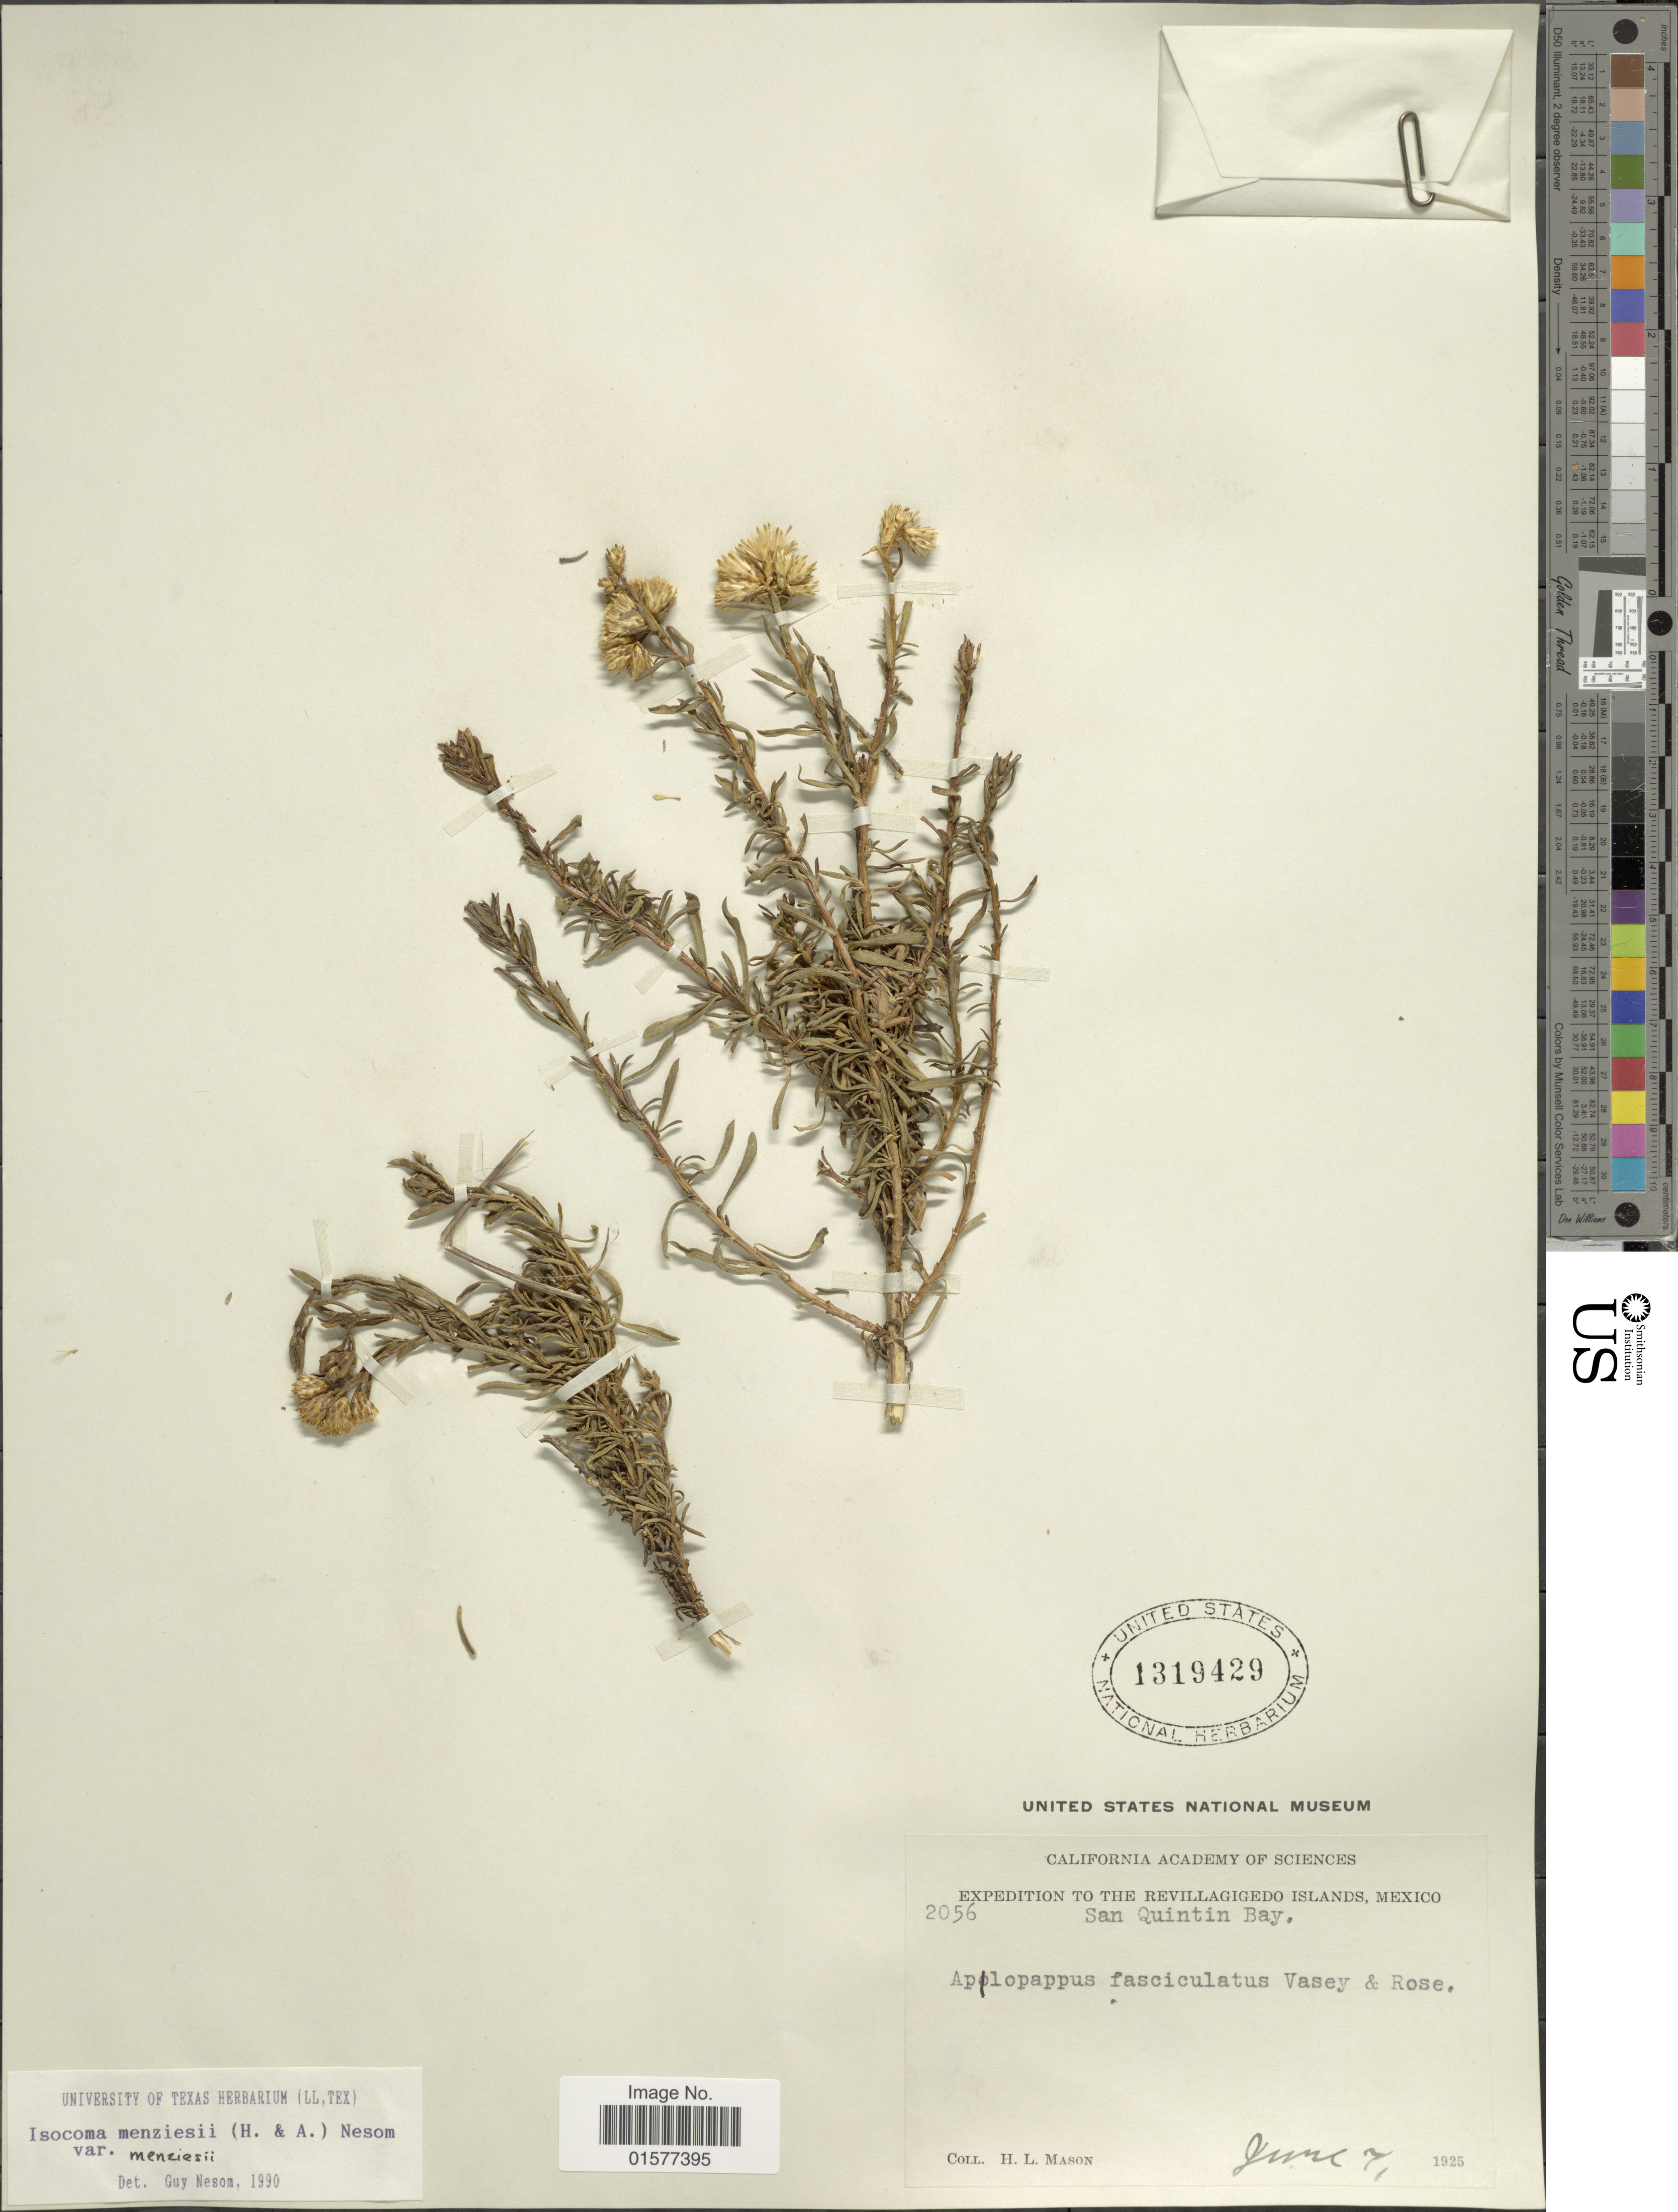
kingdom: Plantae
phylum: Tracheophyta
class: Magnoliopsida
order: Asterales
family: Asteraceae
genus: Isocoma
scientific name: Isocoma menziesii var. menziesii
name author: (Hook.) G.L. Nesom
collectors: H. L. Mason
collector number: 2056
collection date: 1925-06-07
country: Mexico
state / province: Colima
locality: The Revillagigedo Islands, Mexico, San Quintin Bay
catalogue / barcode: US 1319429